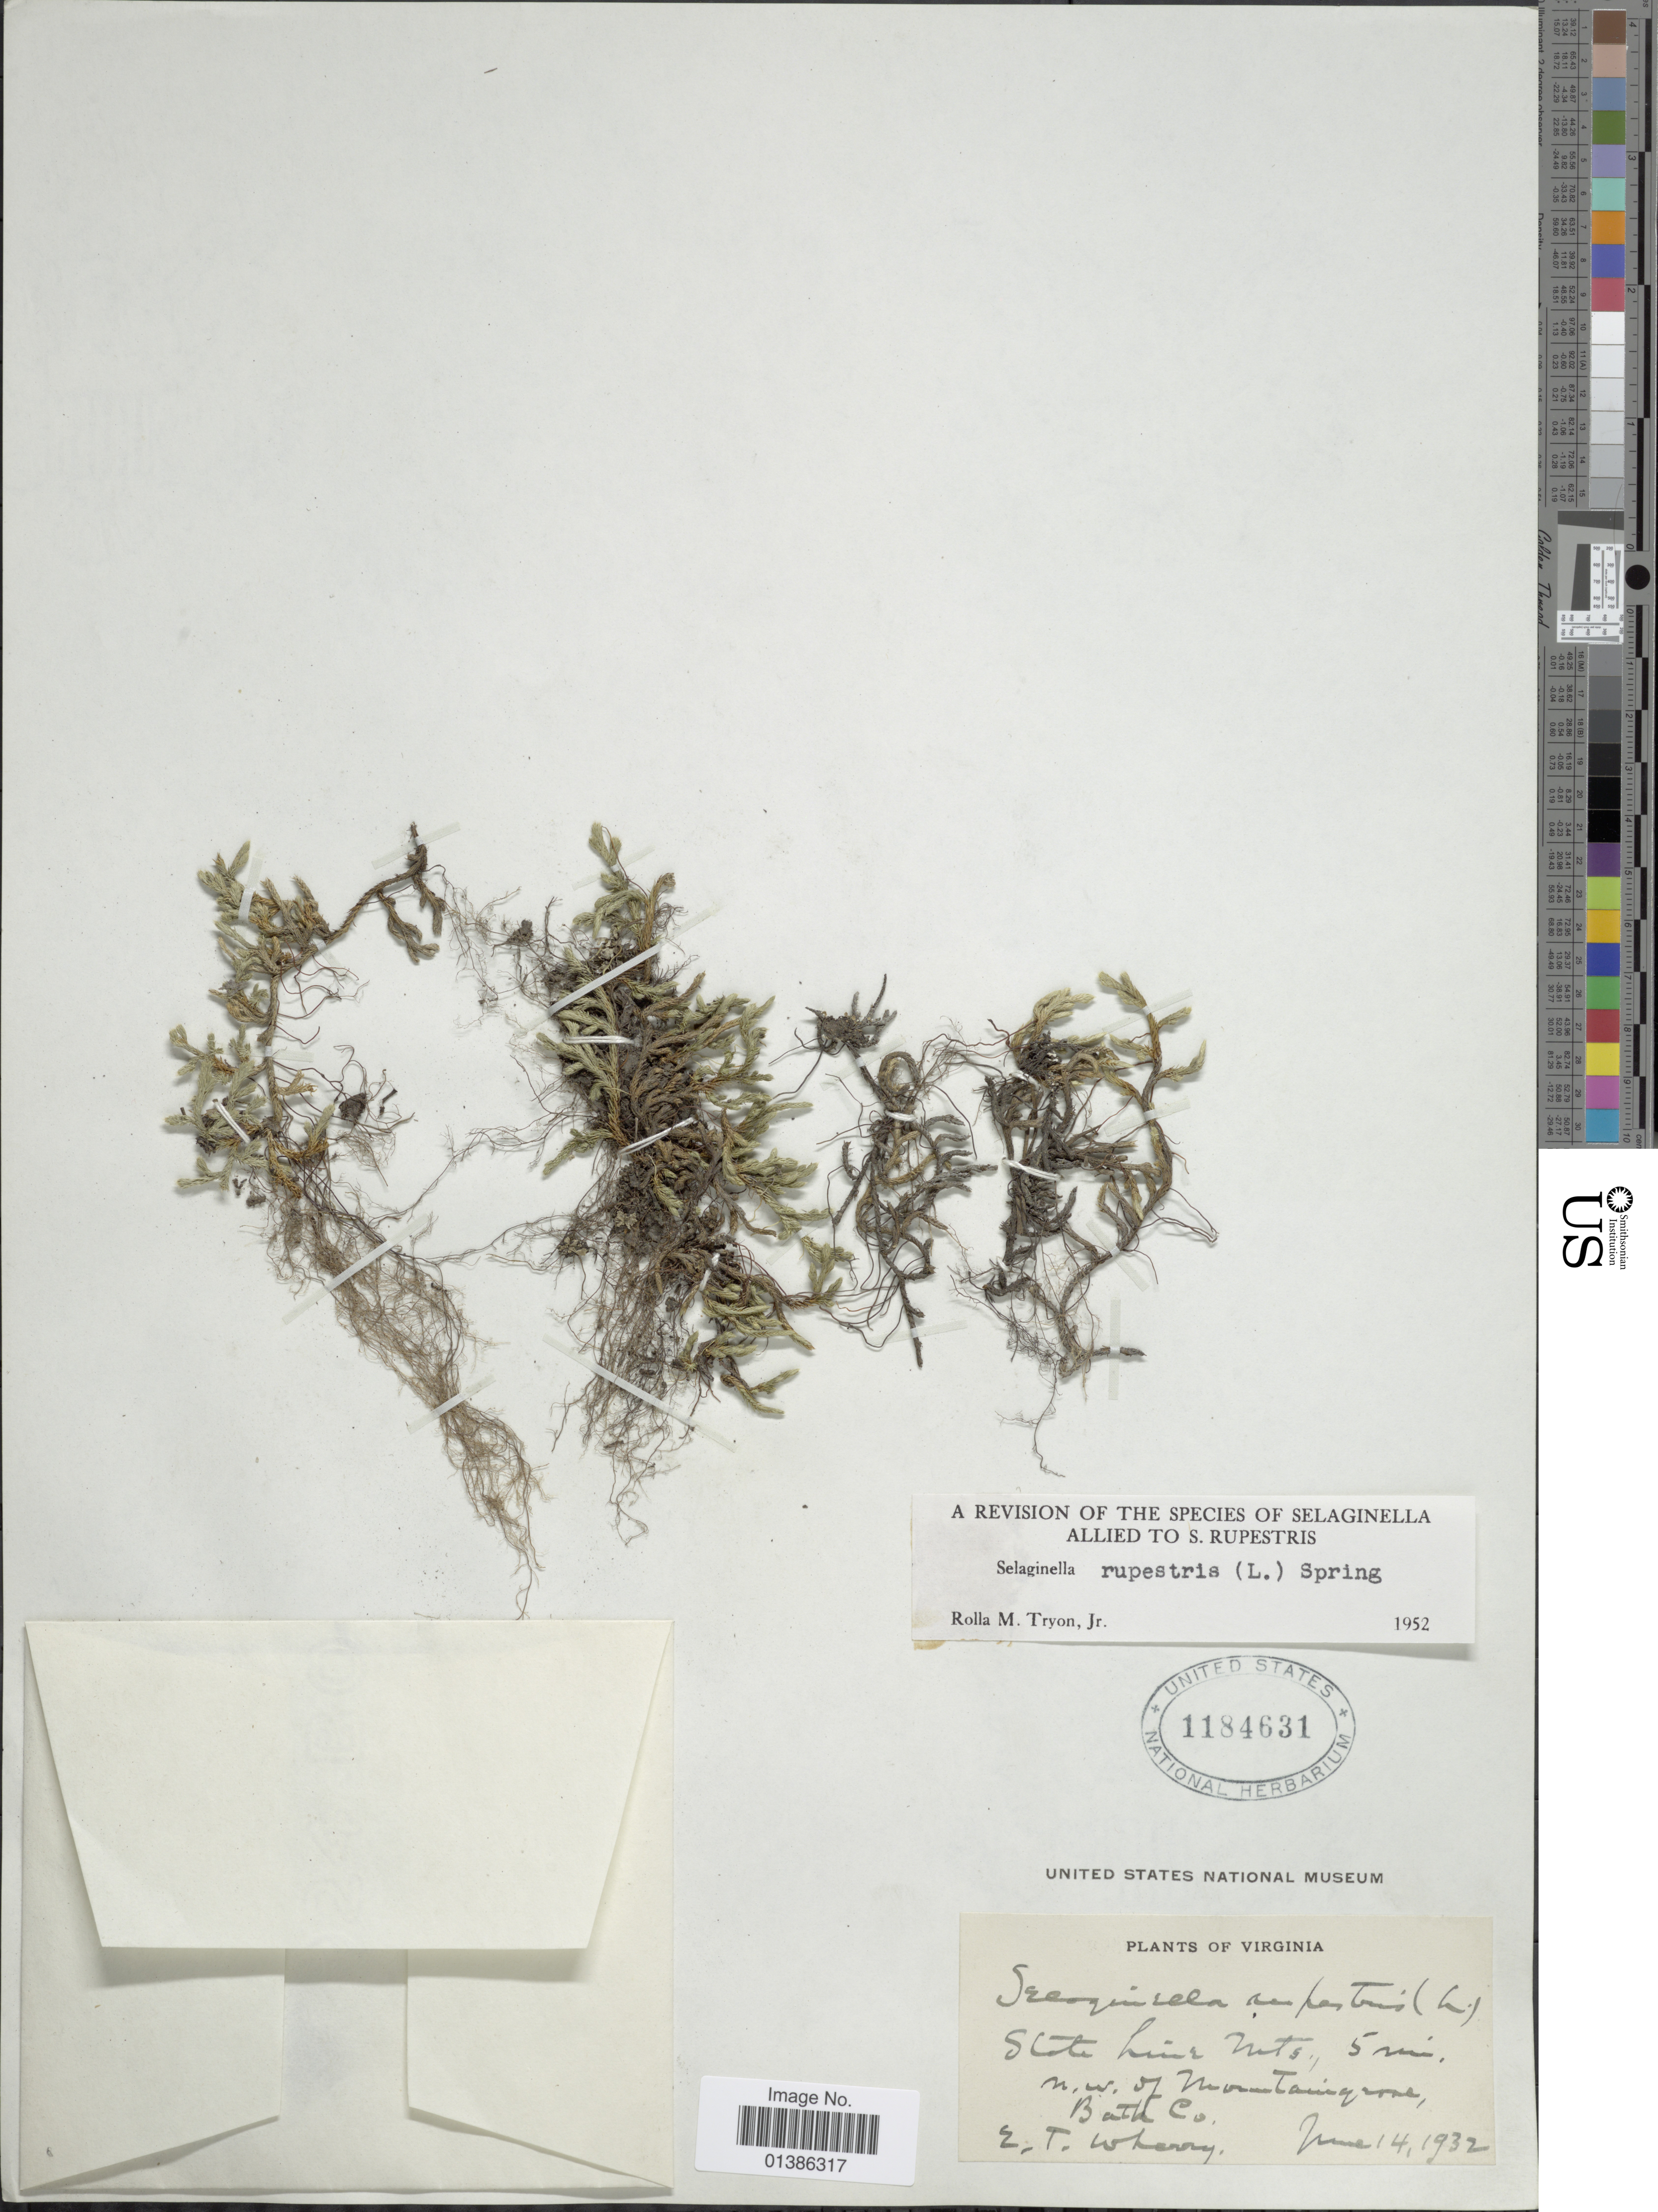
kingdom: Plantae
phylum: Tracheophyta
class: Lycopodiopsida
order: Selaginellales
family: Selaginellaceae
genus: Selaginella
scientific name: Selaginella rupestris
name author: (L.) Spring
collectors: E. T. Wherry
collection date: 1932-06-14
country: United States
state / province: Virginia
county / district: Bath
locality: State Line Mts., 5 mi. N.W. of Mountainy zone, Bath Co.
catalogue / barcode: US 1184631